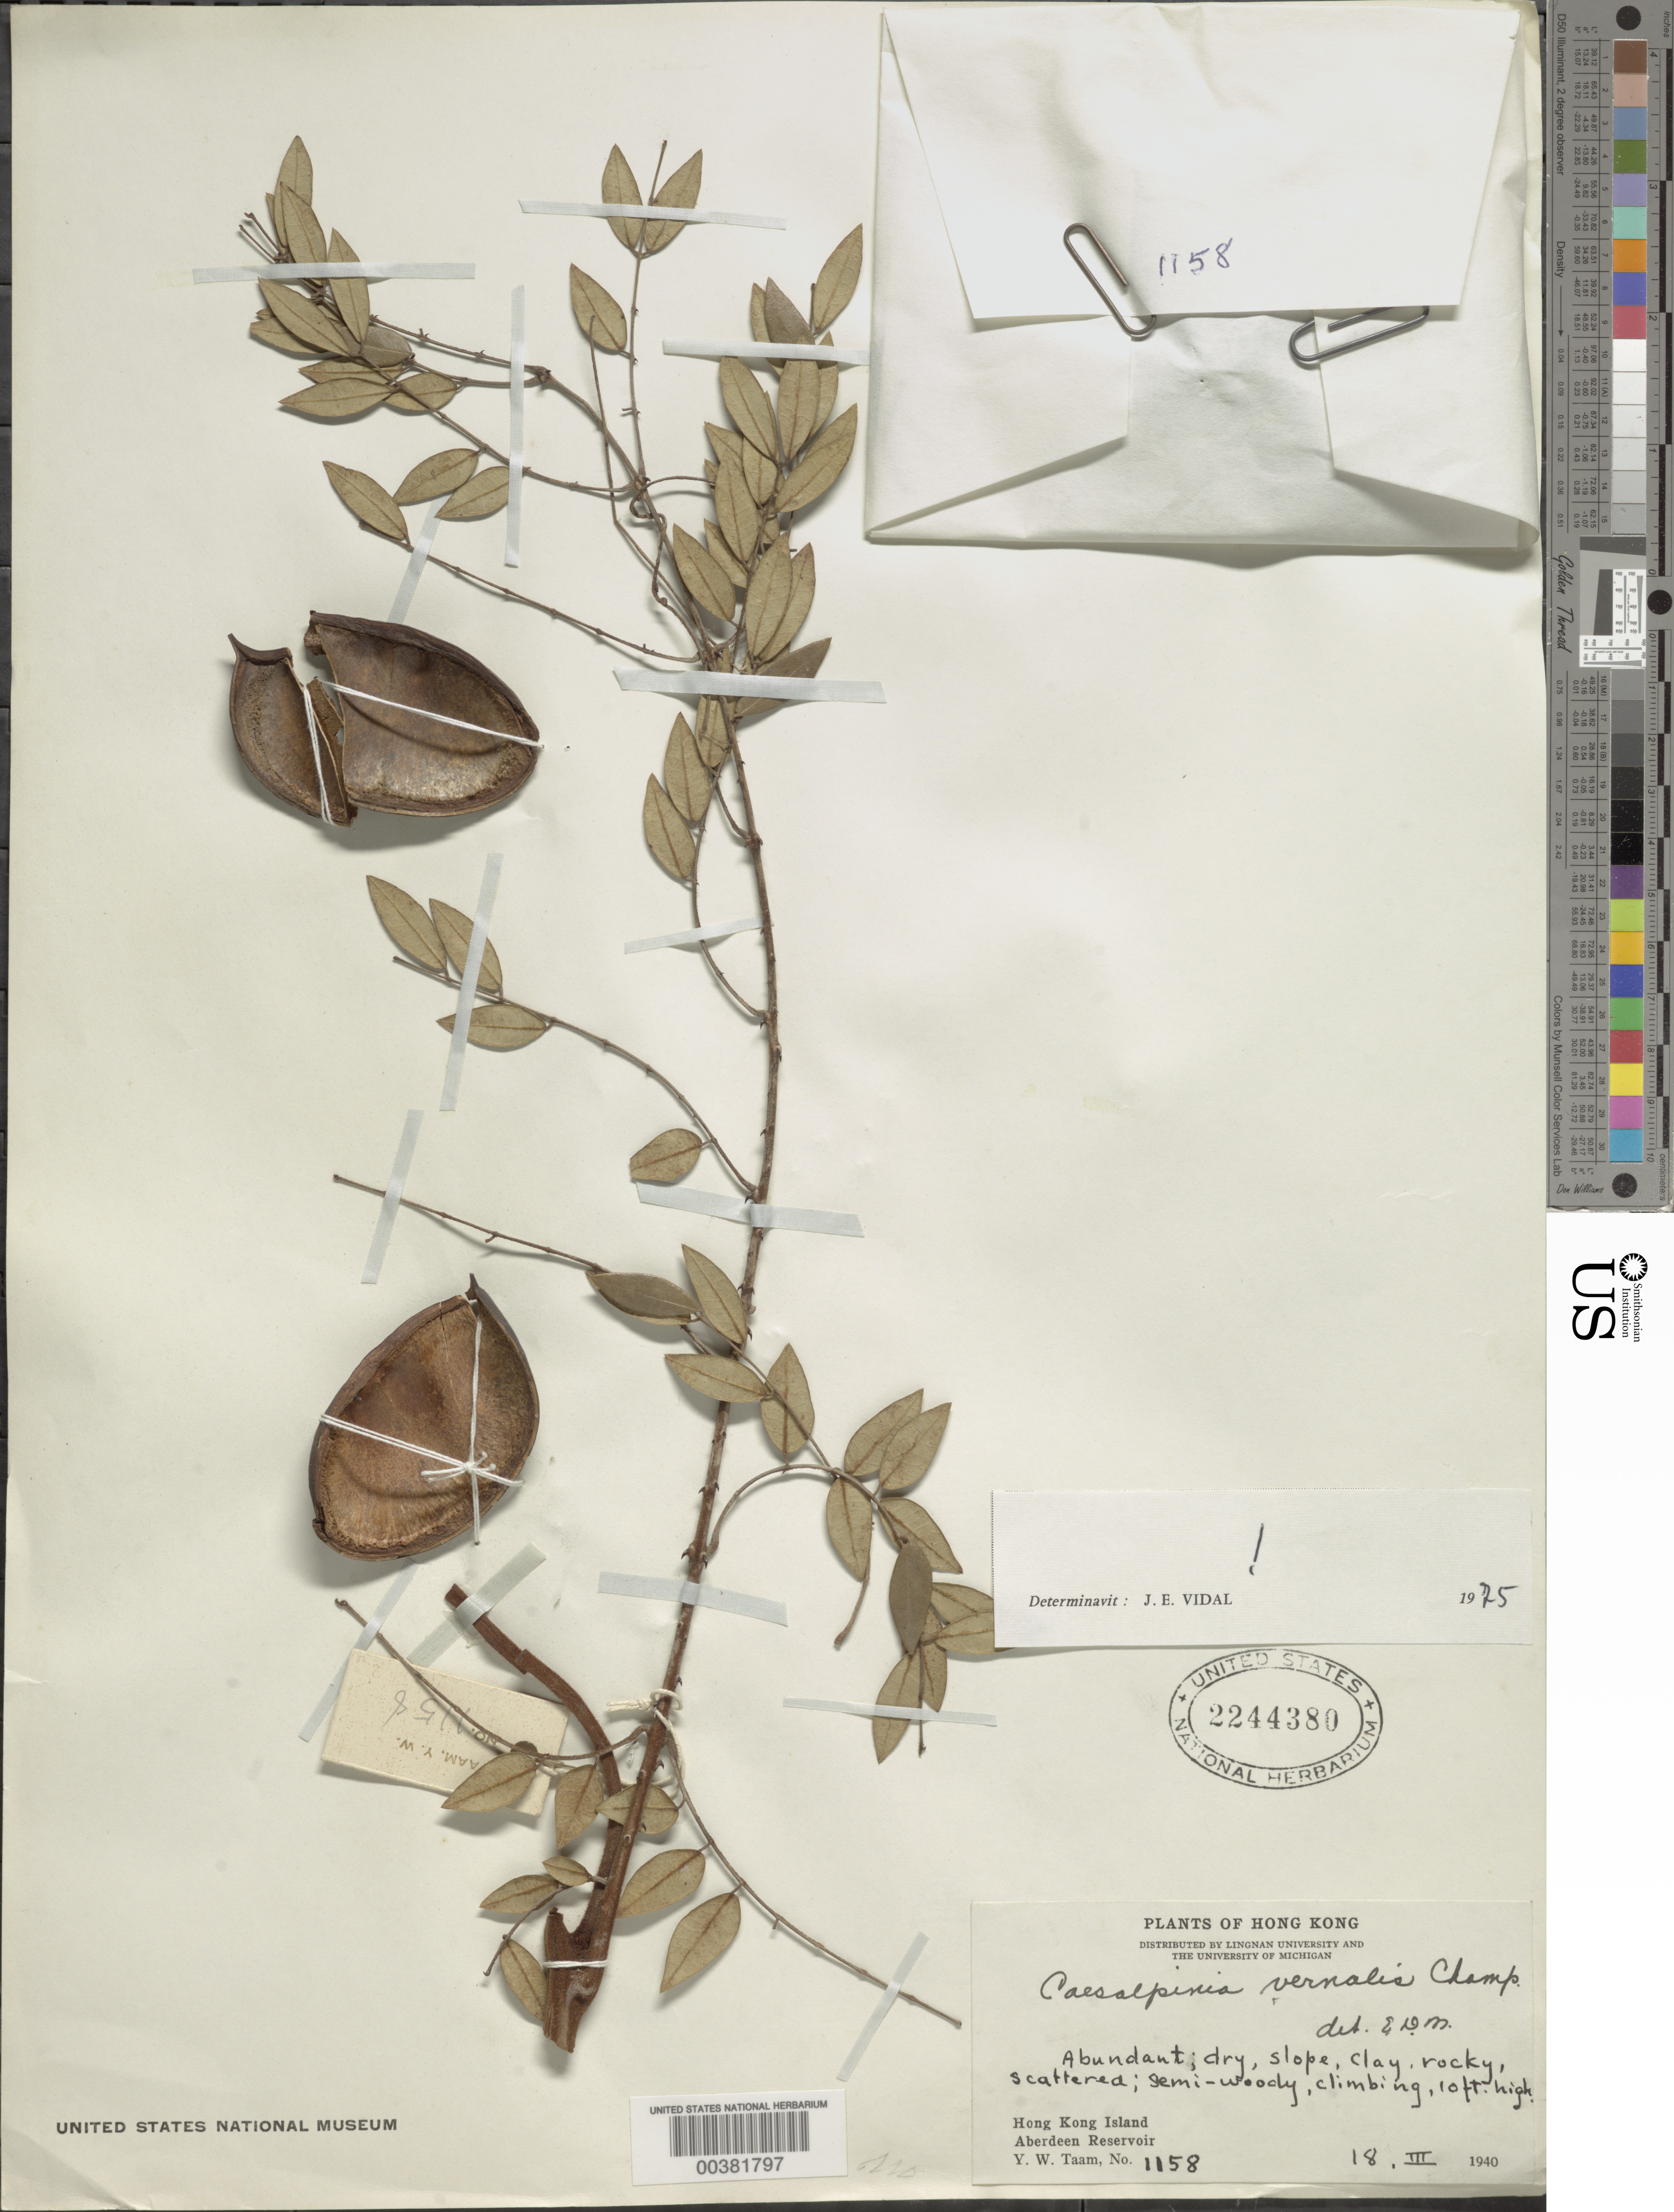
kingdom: Plantae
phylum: Tracheophyta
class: Magnoliopsida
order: Fabales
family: Fabaceae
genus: Ticanto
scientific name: Ticanto vernalis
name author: (Champion ex Benth.) R. Clark & Gagnon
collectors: Y. W. Taam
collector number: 1158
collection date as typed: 18 Mar 1940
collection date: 1940-03-18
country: China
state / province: Hong Kong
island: Hong Kong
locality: Aberdeen reservoir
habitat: Dry, slope, clay, rocky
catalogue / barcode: US 2244380